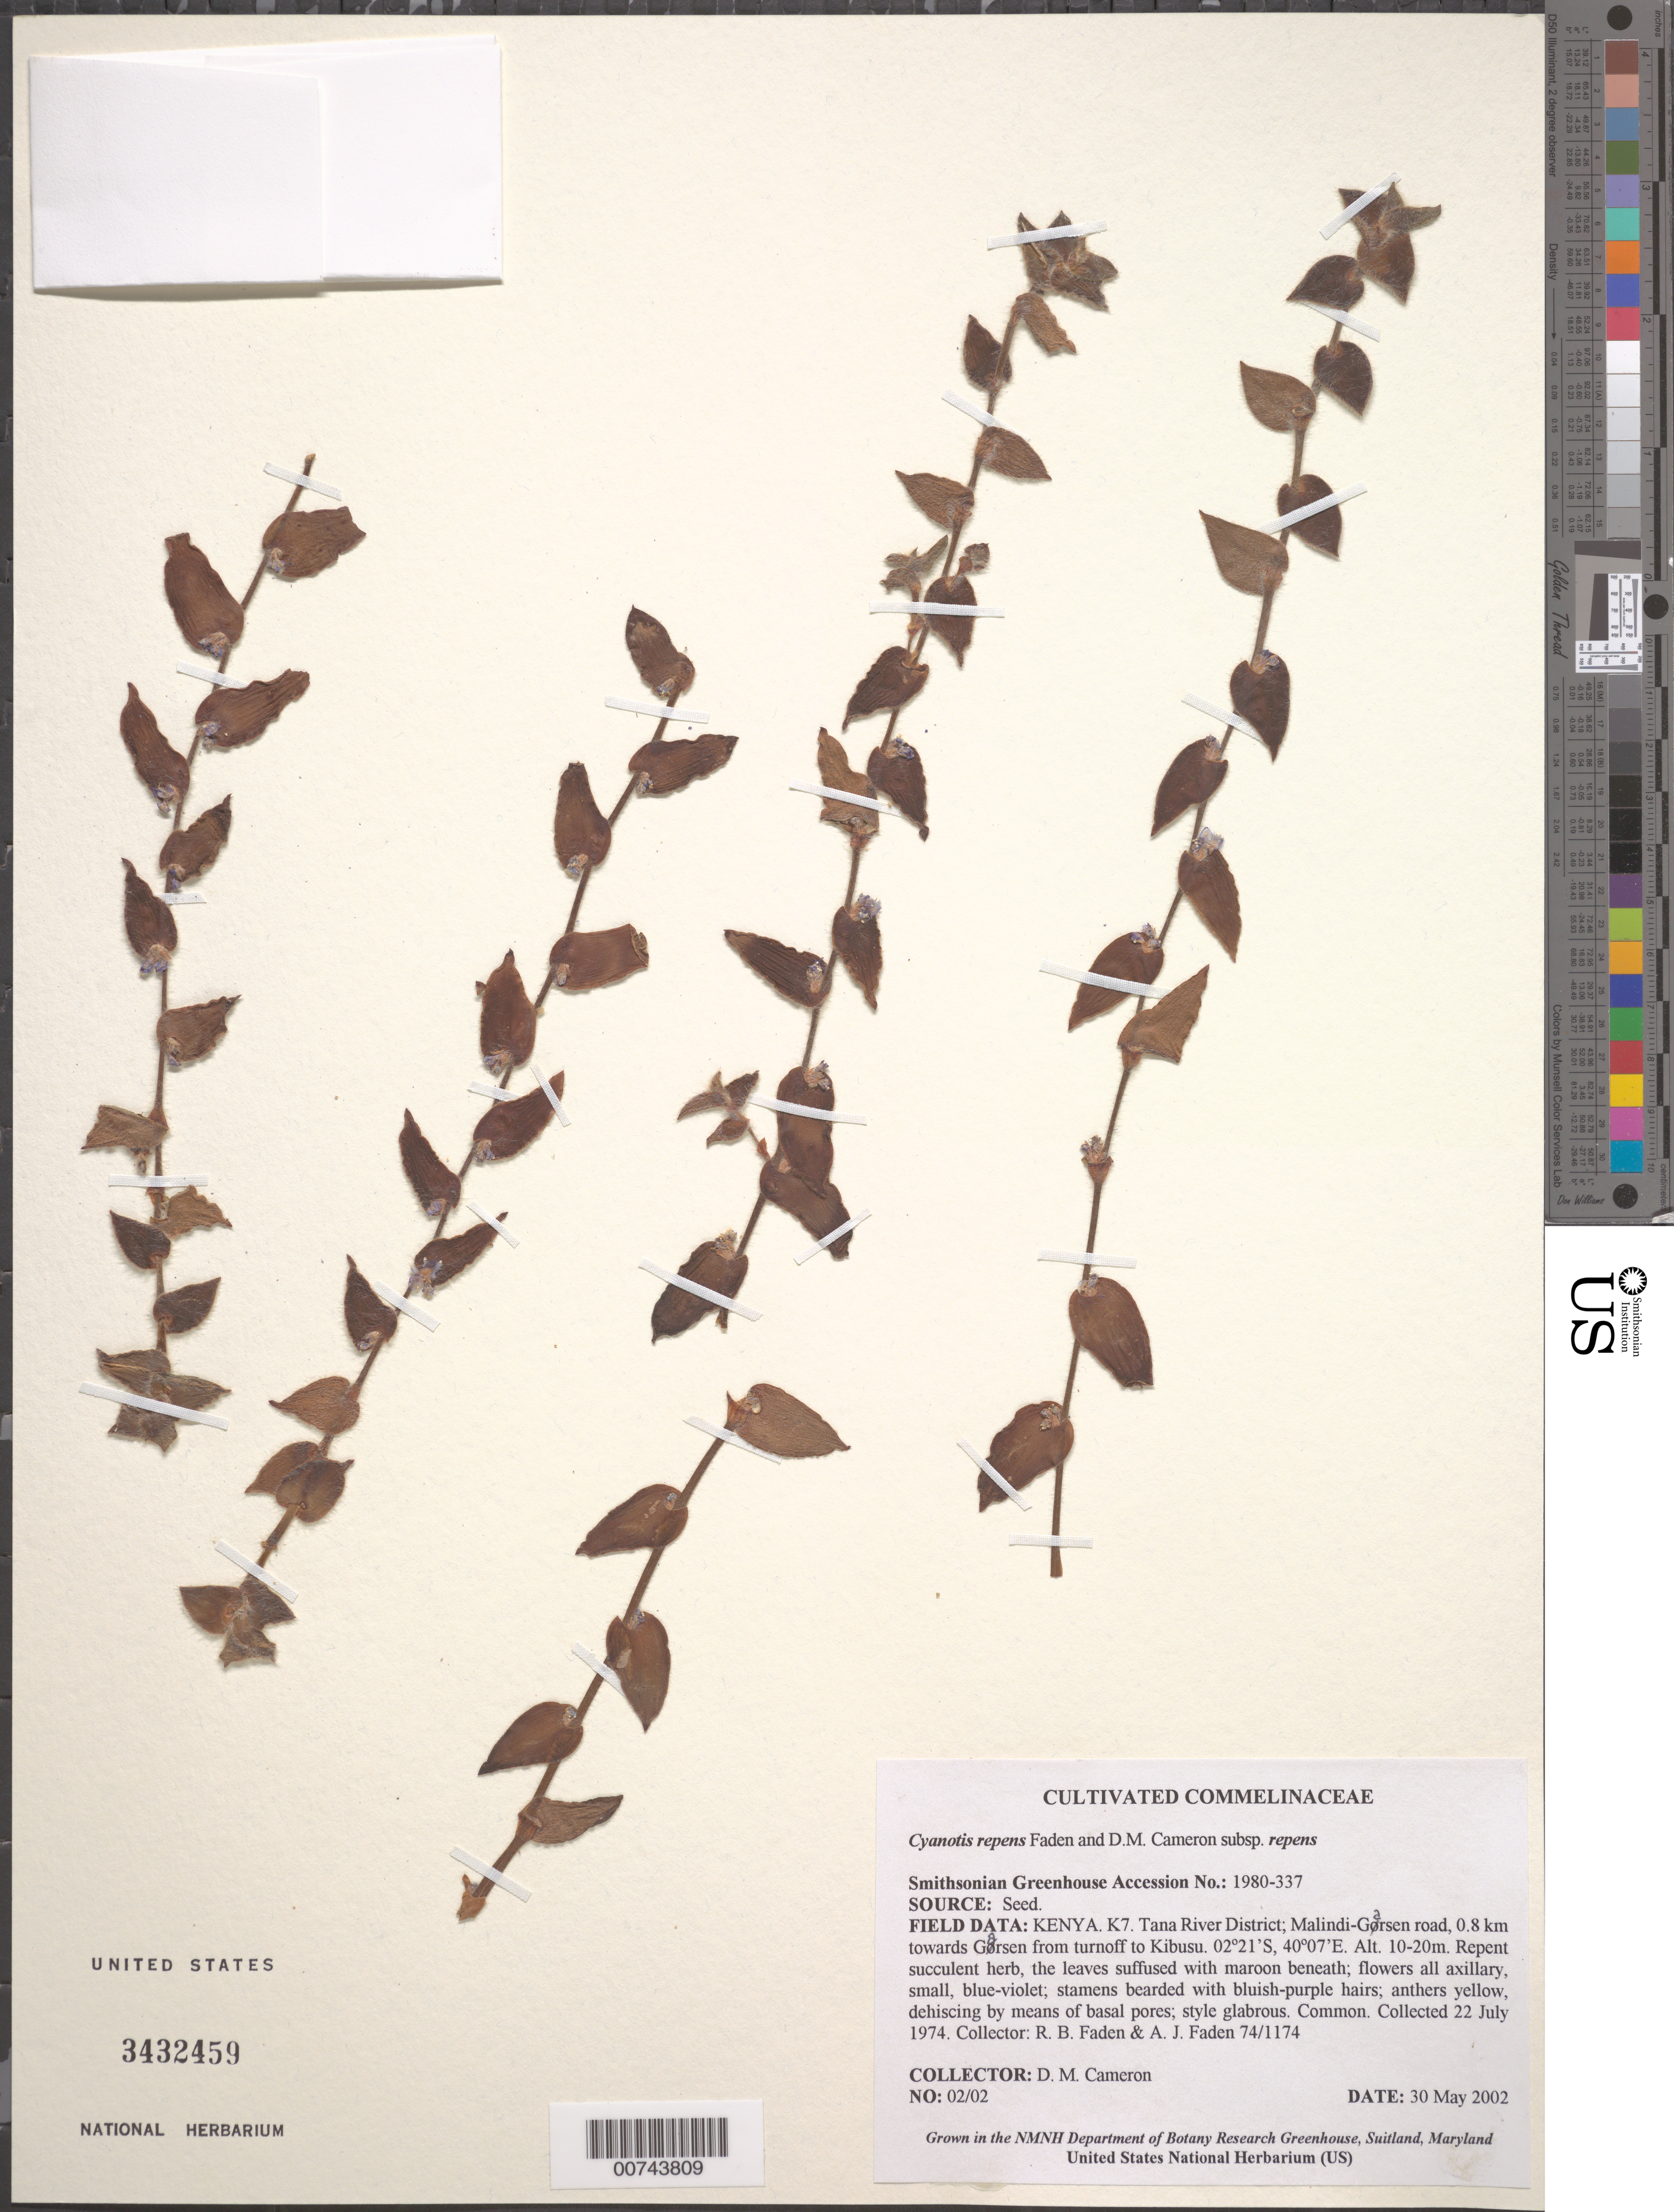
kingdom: Plantae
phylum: Tracheophyta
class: Liliopsida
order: Commelinales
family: Commelinaceae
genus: Cyanotis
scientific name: Cyanotis repens subsp. repens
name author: Faden & D.M. Cameron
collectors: D. Cameron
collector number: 02/02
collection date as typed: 30 May 2002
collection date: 2002-05-30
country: United States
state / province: Maryland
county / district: Prince George's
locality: Smithsonian Greenhouse.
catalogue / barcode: US 3432459